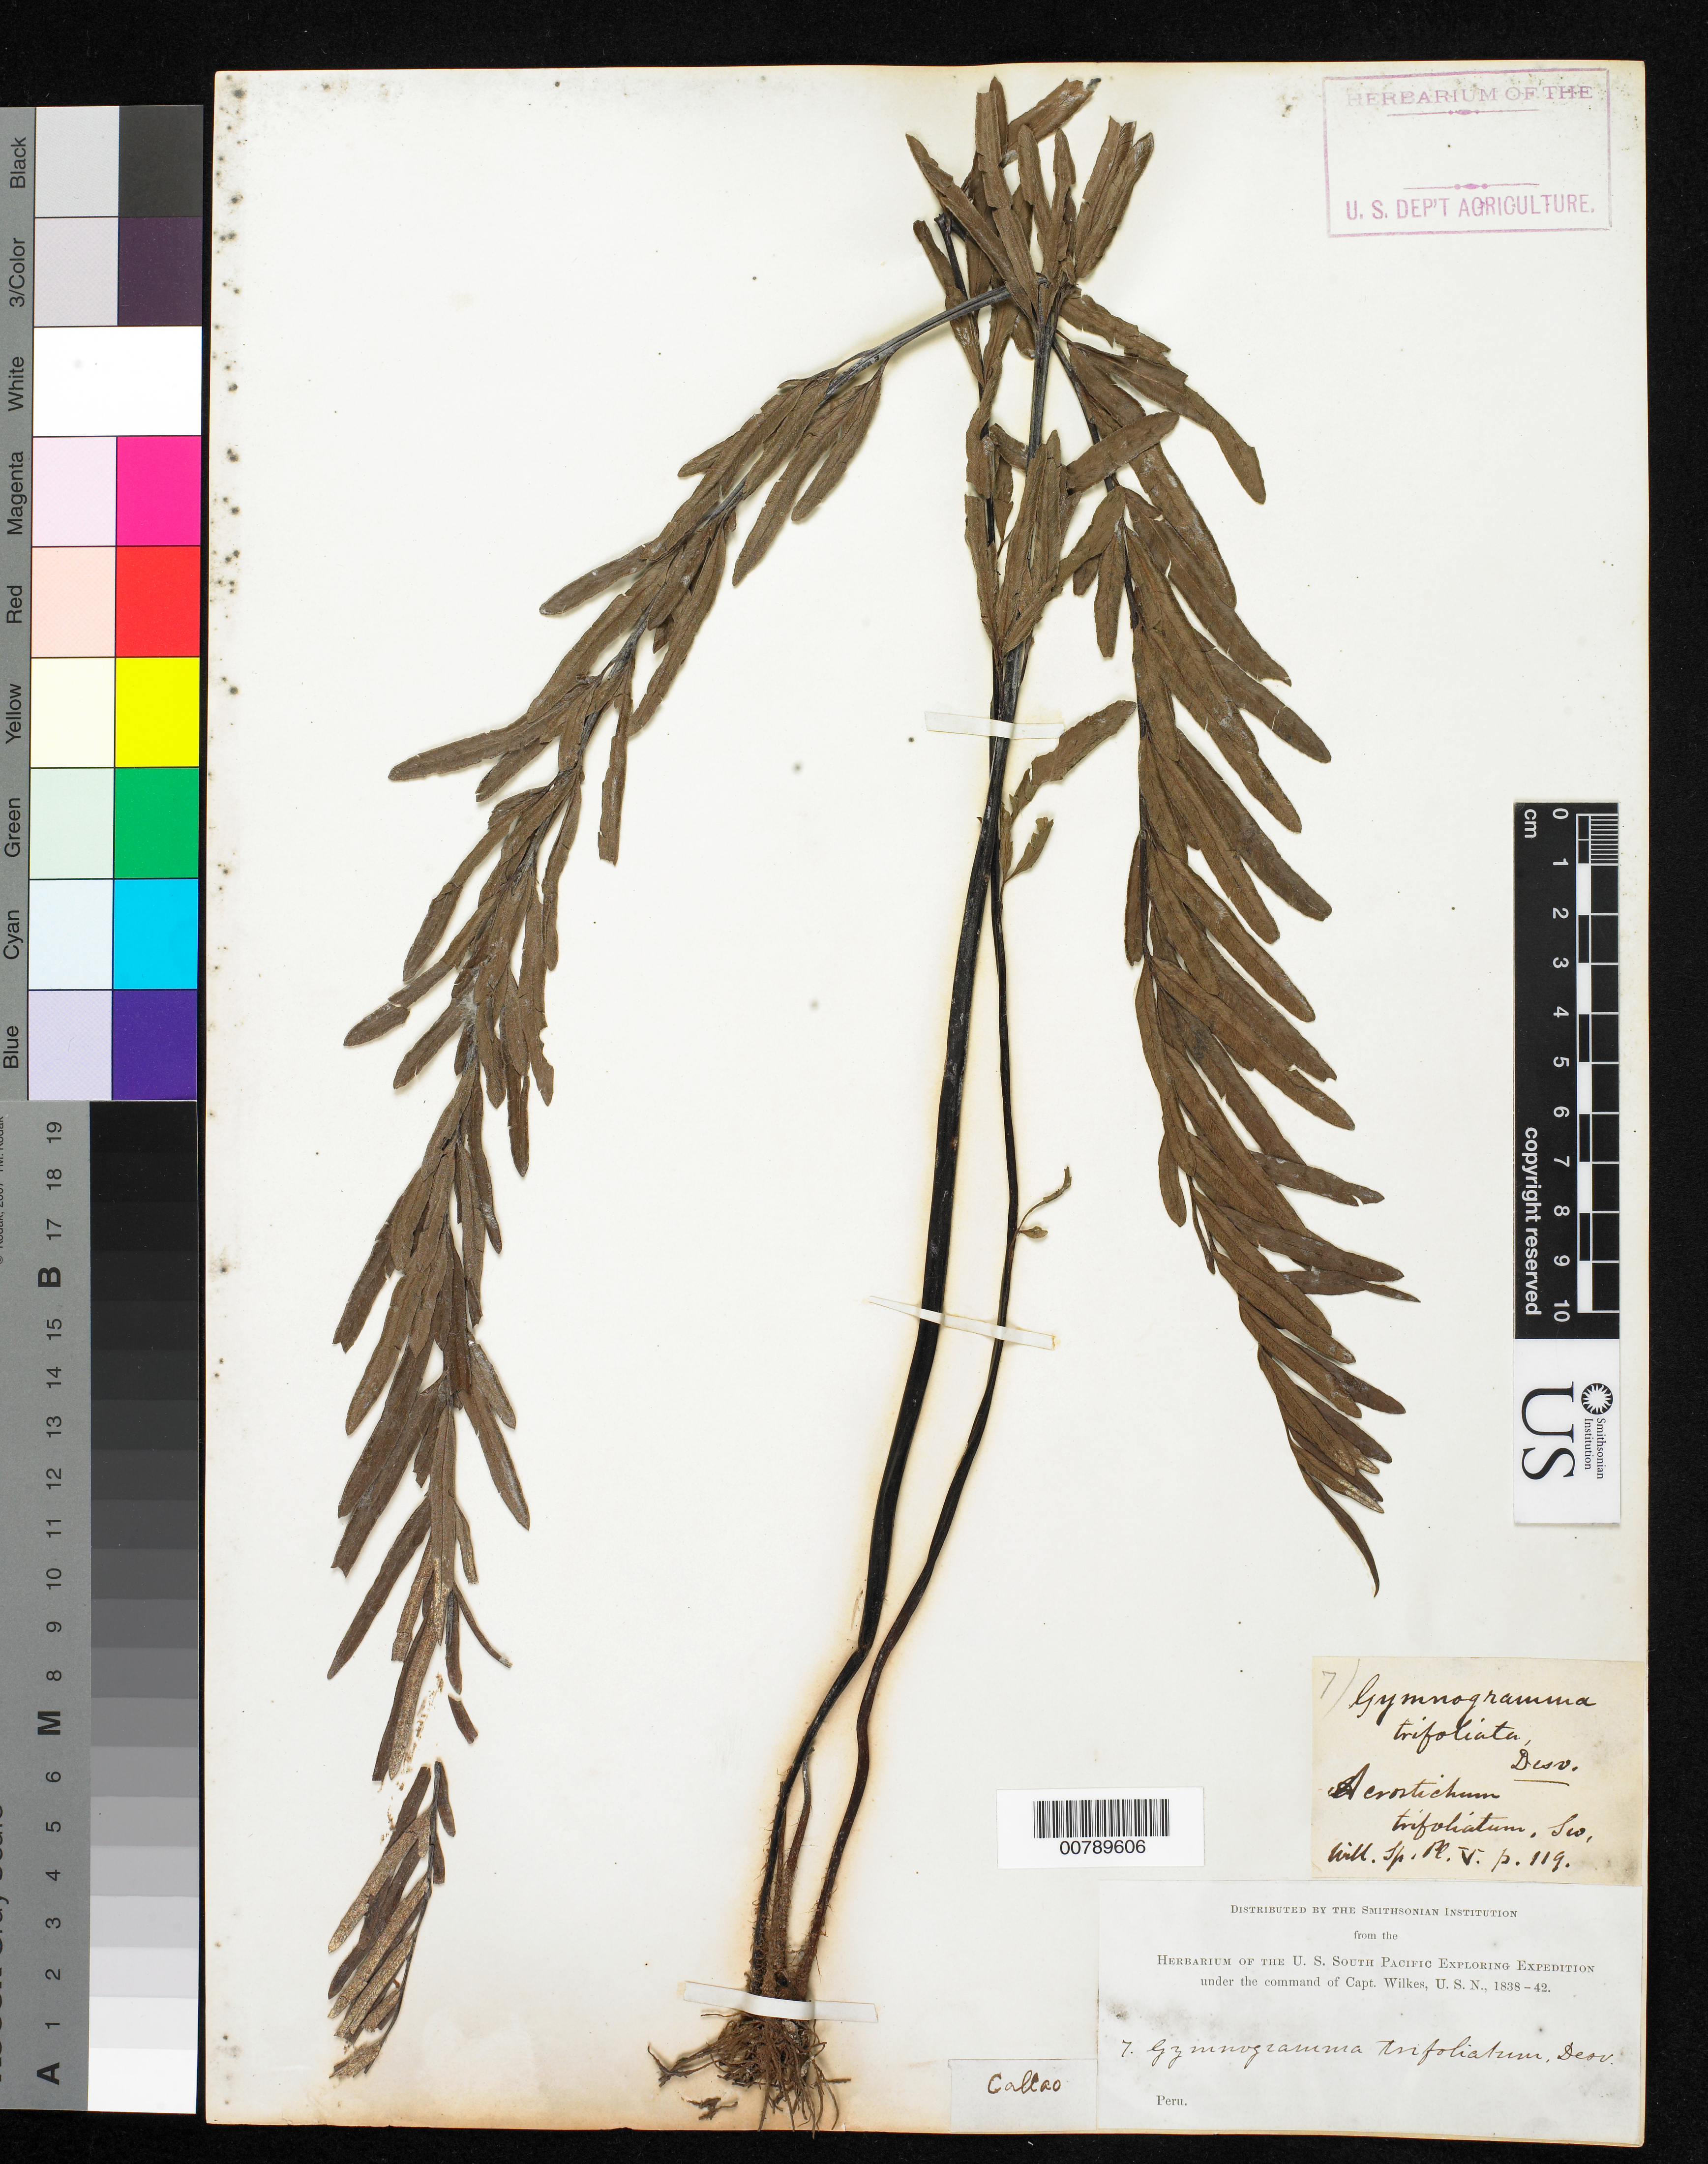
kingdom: Plantae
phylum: Tracheophyta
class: Polypodiopsida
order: Polypodiales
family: Pteridaceae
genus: Pityrogramma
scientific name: Pityrogramma trifoliata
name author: (L.) R.M. Tryon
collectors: Wilkes Explor. Exped.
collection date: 1838/1842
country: Peru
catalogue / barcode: US 98720